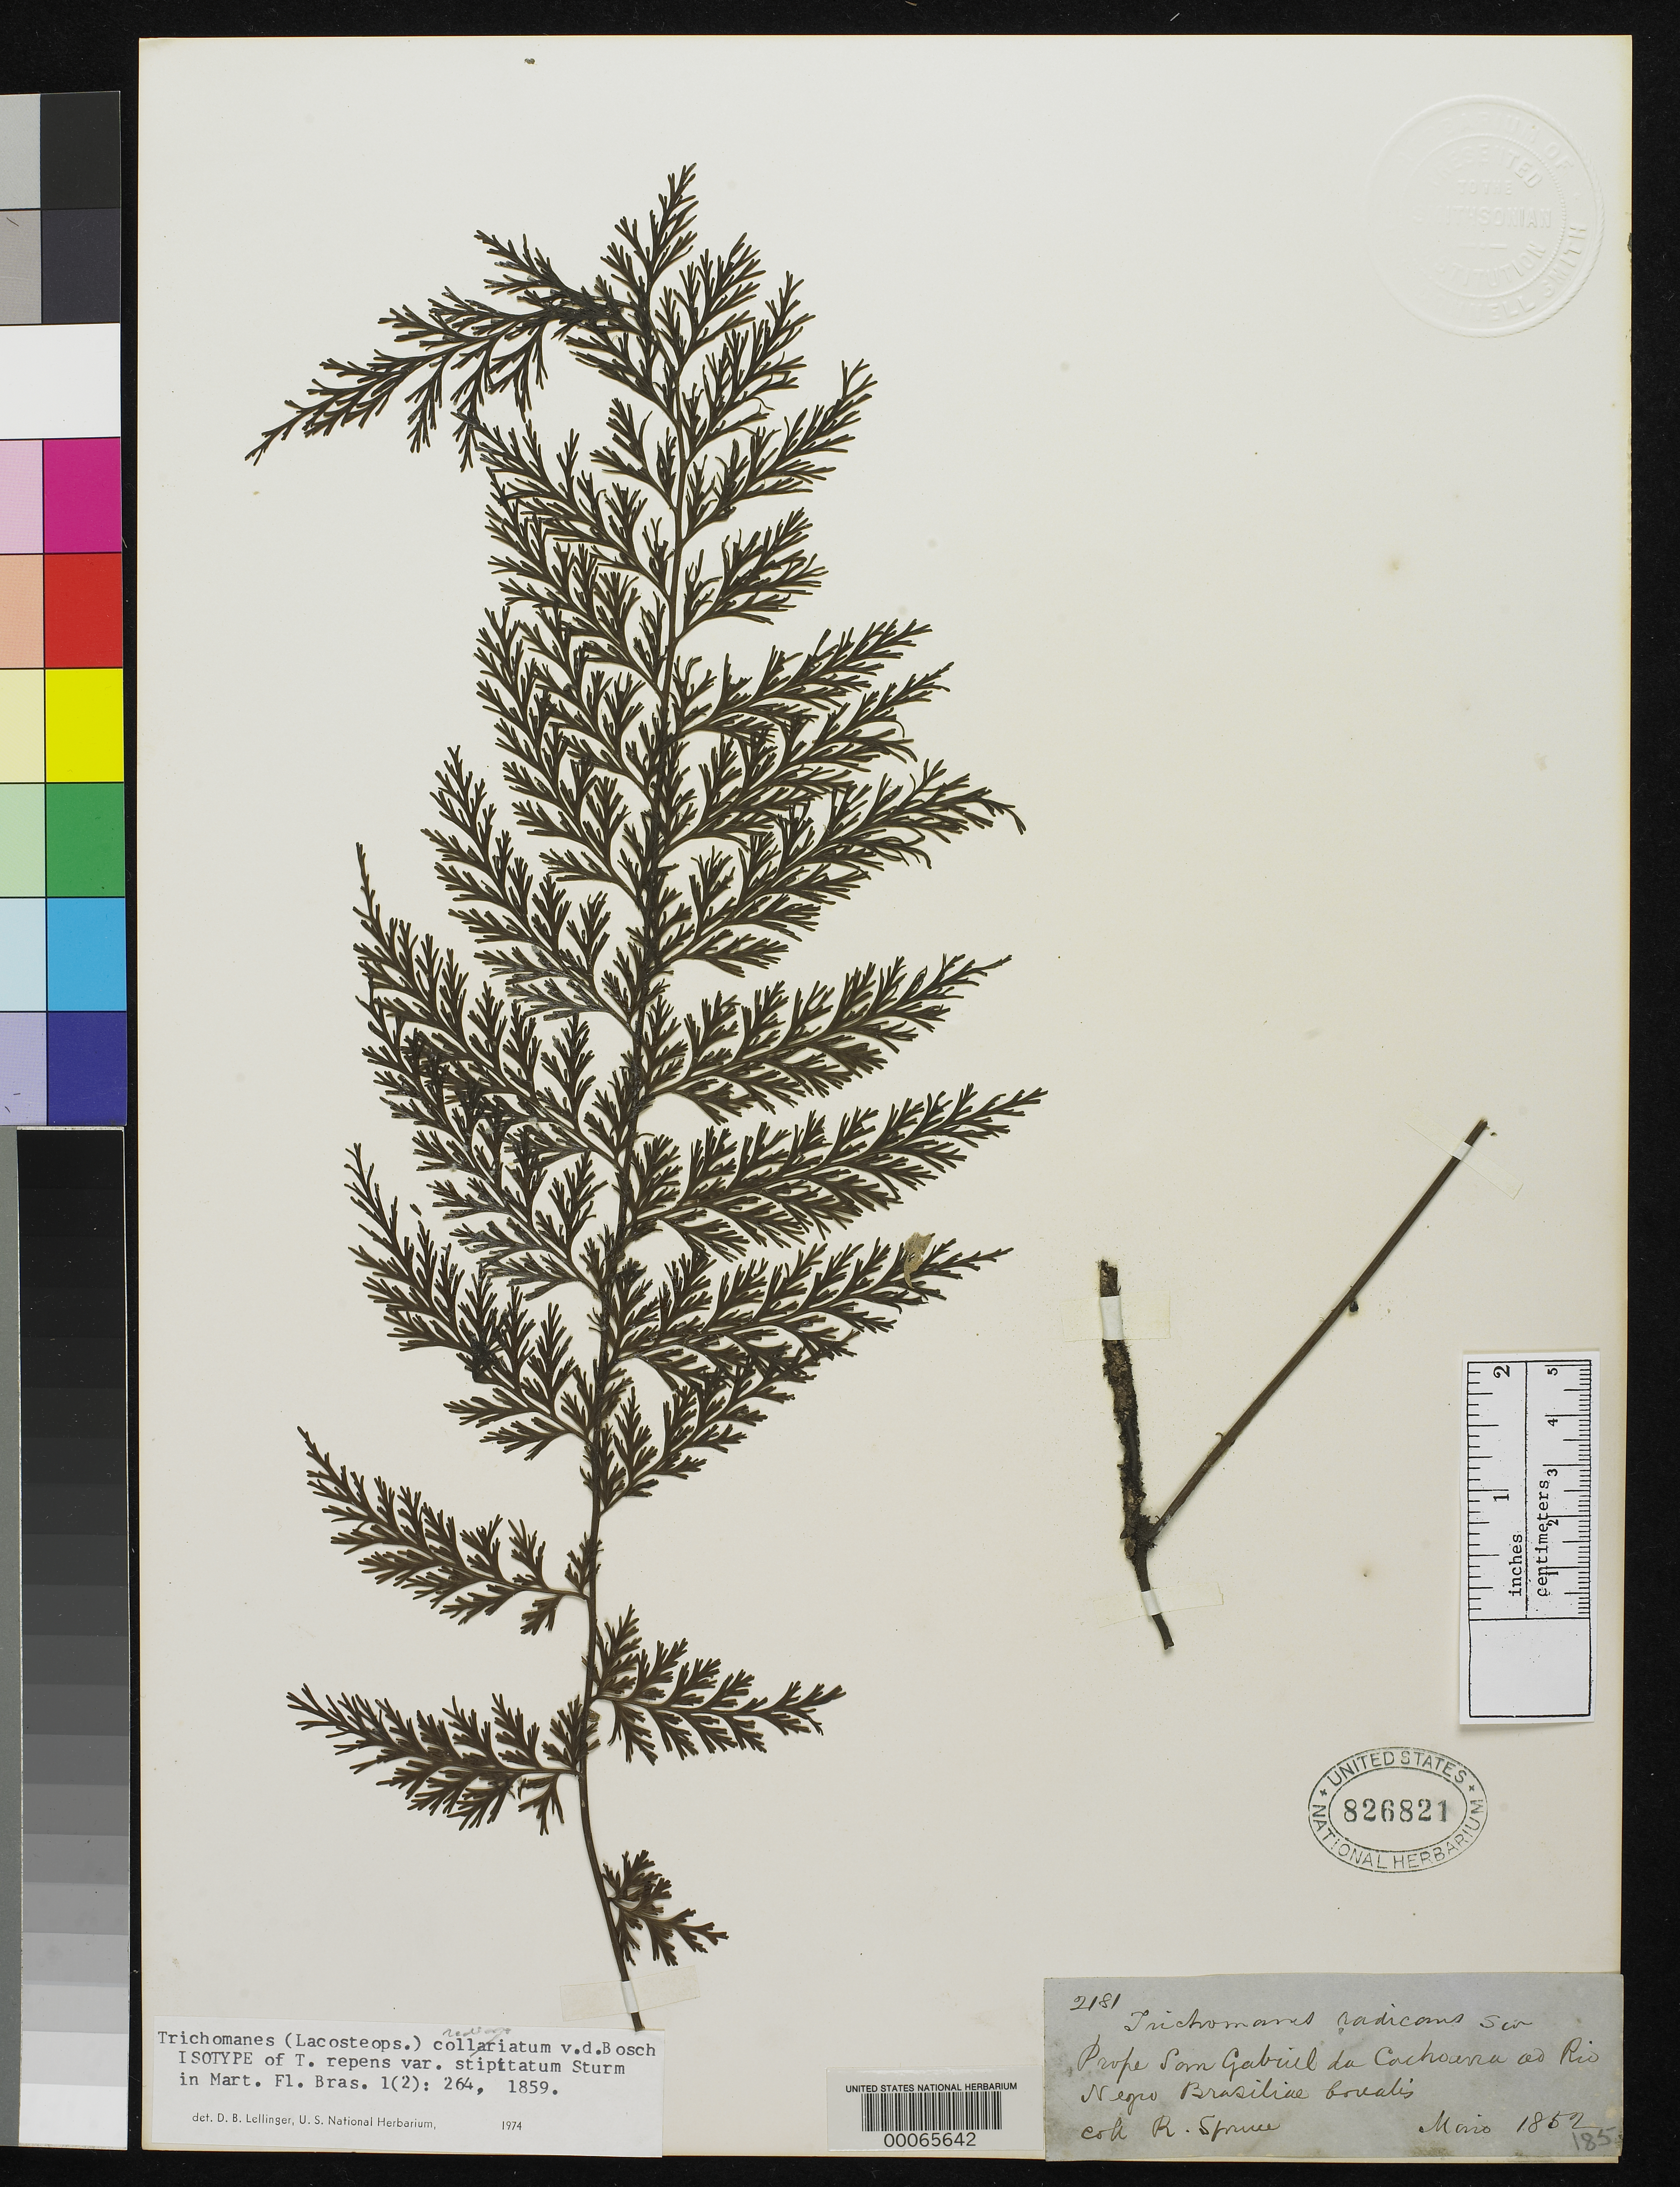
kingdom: Plantae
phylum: Tracheophyta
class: Polypodiopsida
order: Hymenophyllales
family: Hymenophyllaceae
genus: Trichomanes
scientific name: Trichomanes repens var. stipitatum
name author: J.W. Sturm in Mart.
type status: Isotype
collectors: R. Spruce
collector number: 2181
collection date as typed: Mar 1852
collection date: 1852-03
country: Brazil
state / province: Amazonas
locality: Near Sao Gabriel da Cochaeras ad Rio Negro.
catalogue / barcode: US 826821